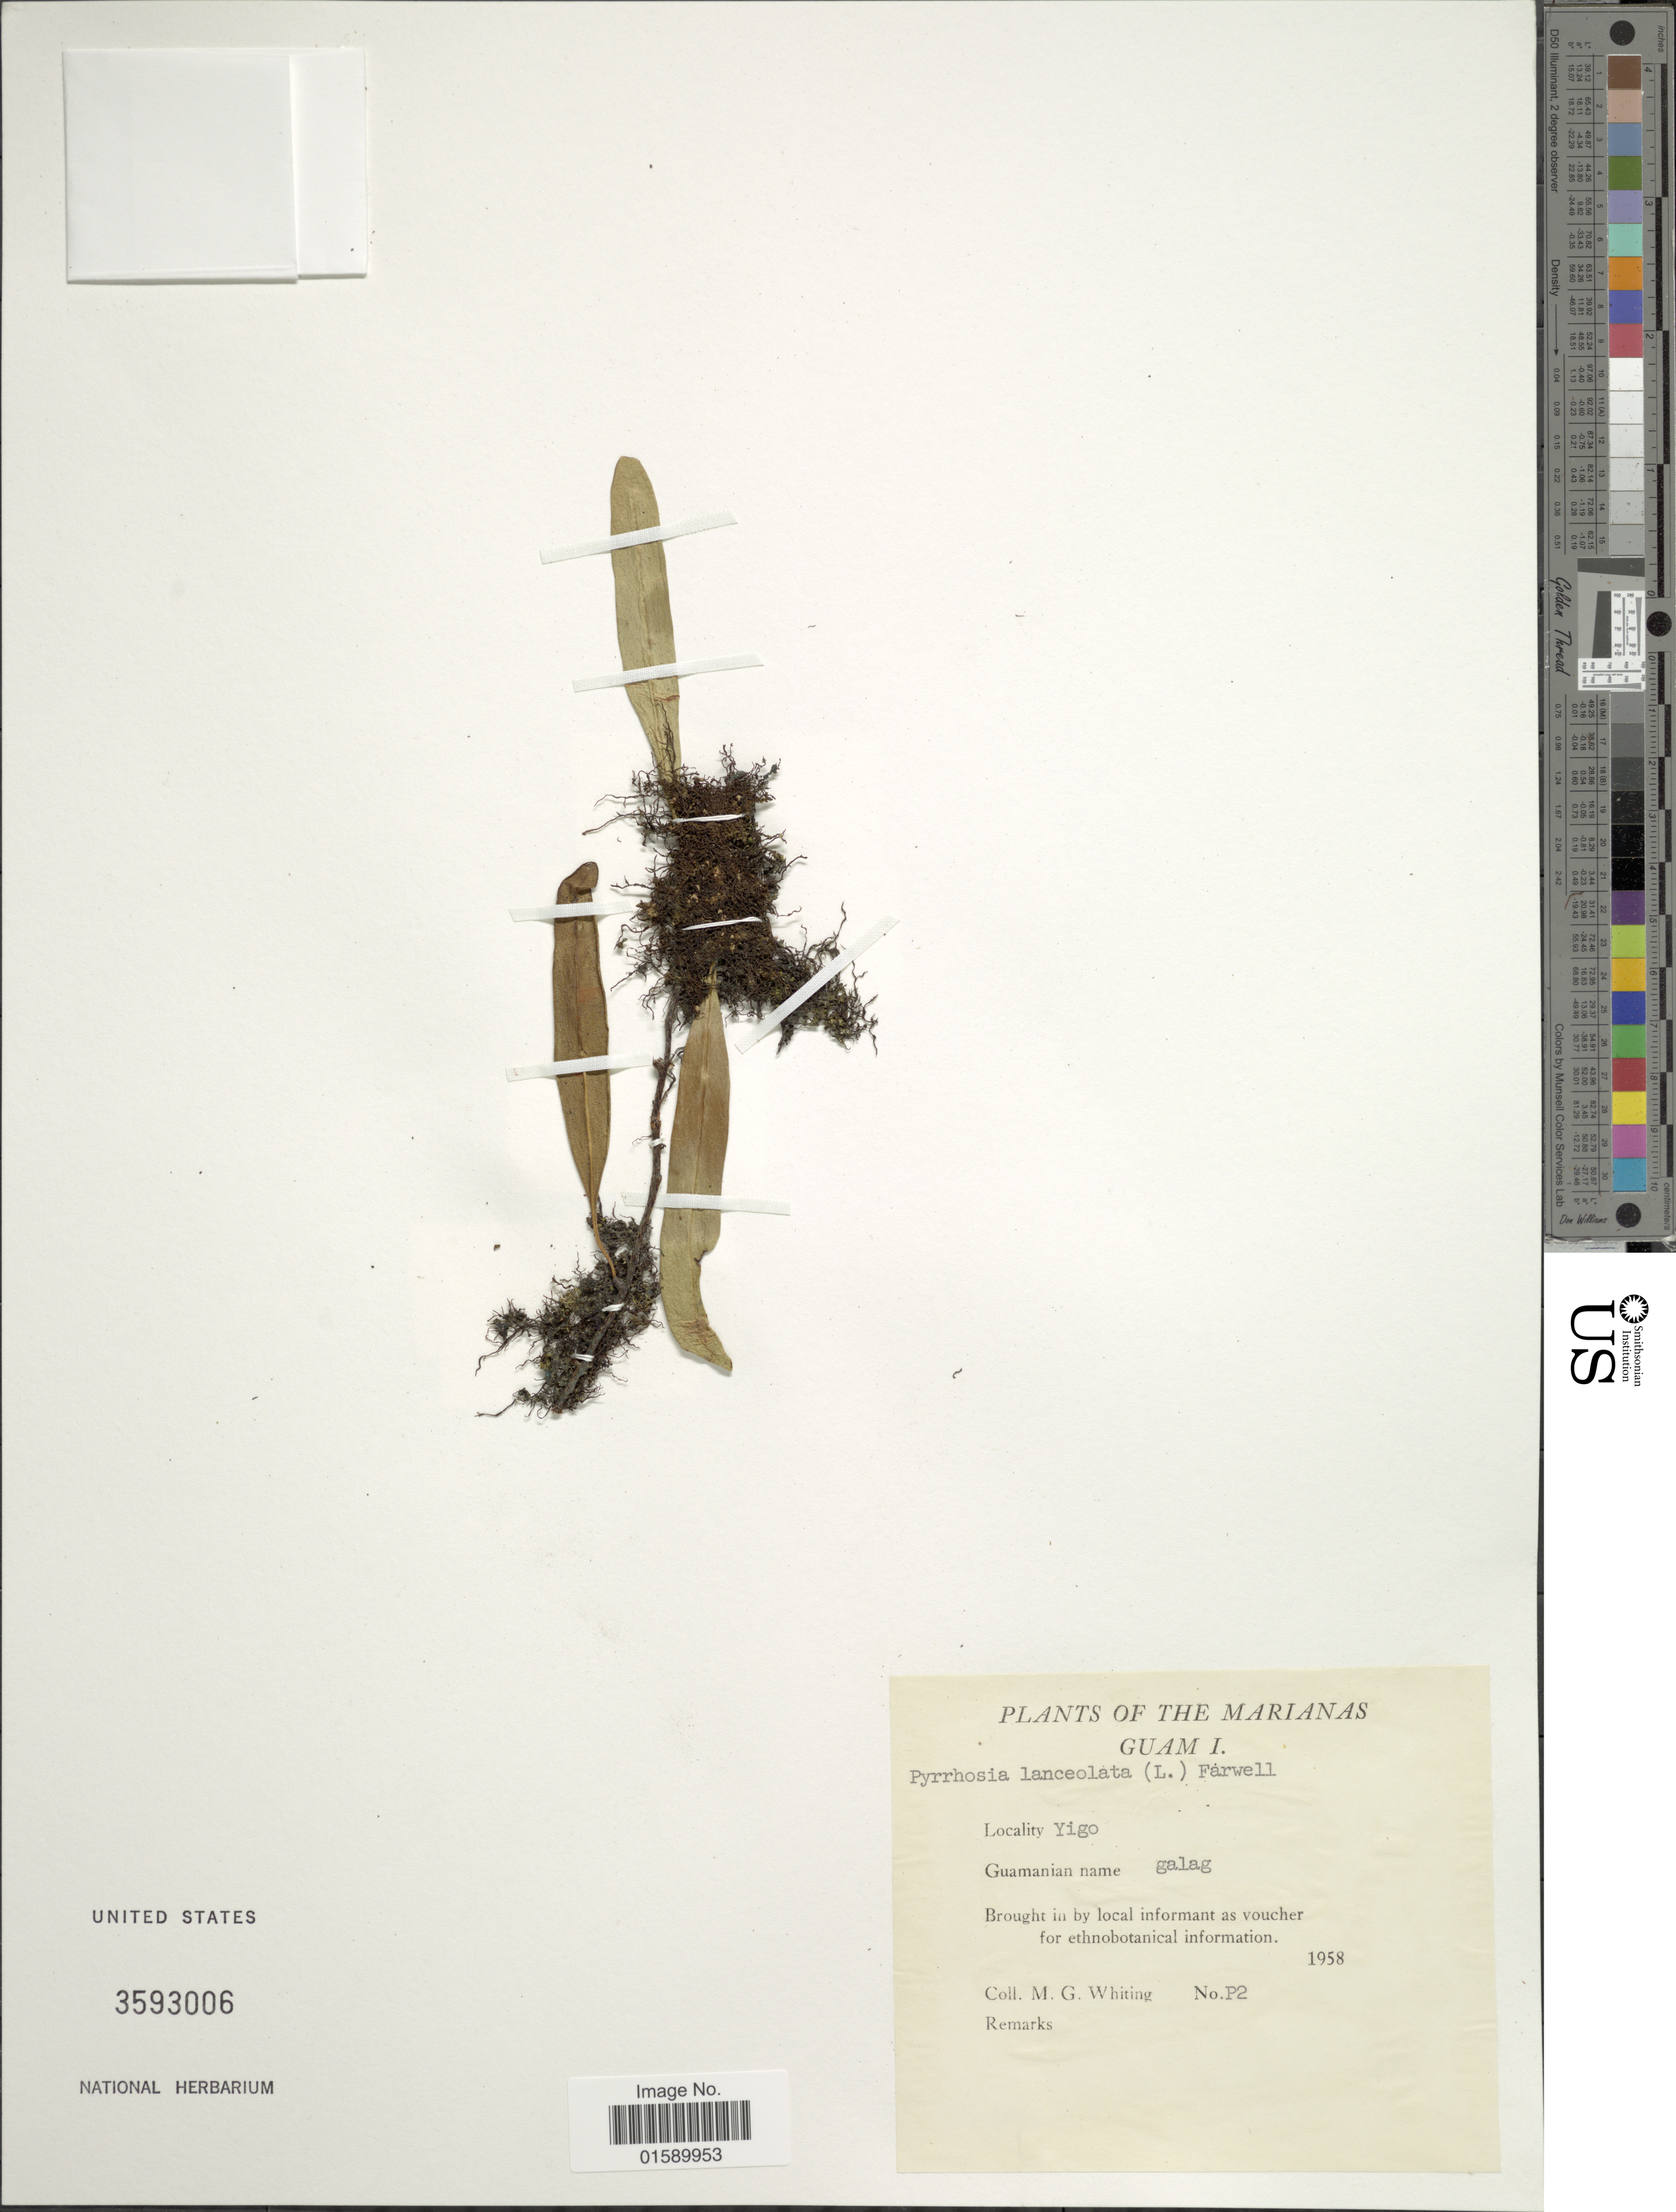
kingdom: Plantae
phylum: Tracheophyta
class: Polypodiopsida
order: Polypodiales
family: Polypodiaceae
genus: Pyrrosia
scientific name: Pyrrosia lanceolata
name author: (L.) Farw.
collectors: M. Whiting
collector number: P2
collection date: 1958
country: Guam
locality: Marianas, Guam I. Yigo.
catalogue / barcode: US 3593006